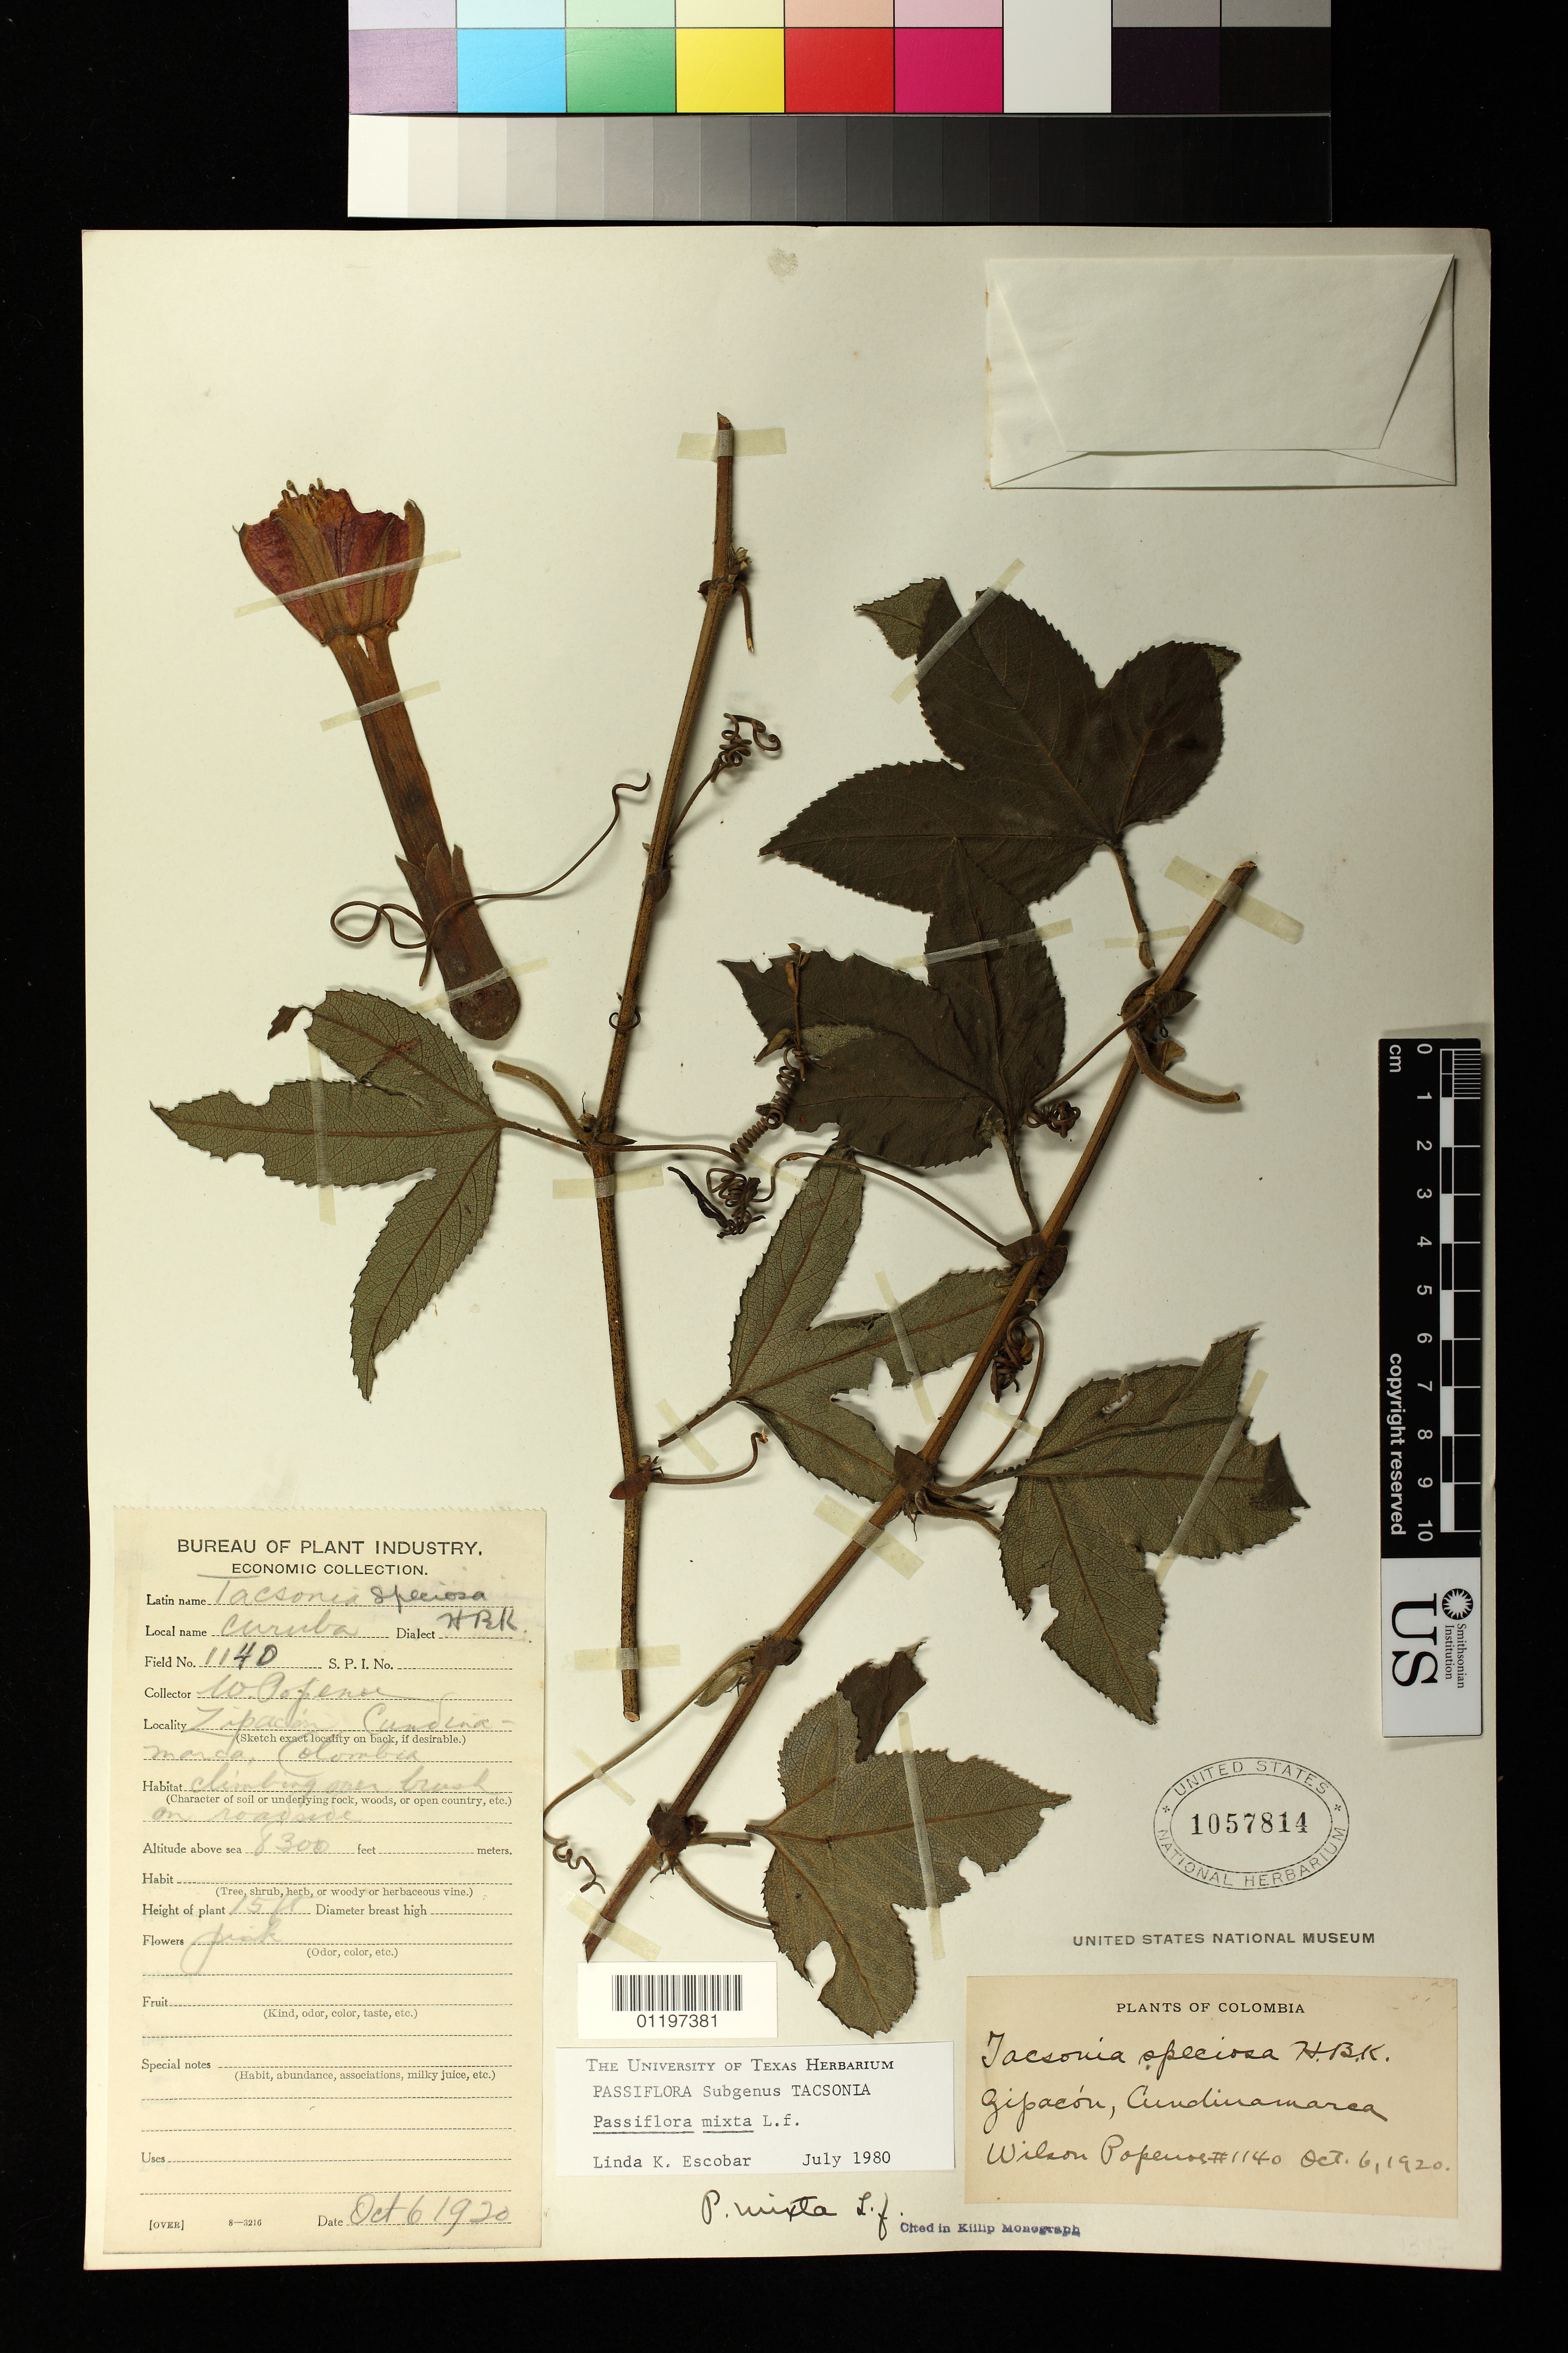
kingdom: Plantae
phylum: Tracheophyta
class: Magnoliopsida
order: Malpighiales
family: Passifloraceae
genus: Passiflora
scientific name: Passiflora mixta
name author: L. f.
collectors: W. Popenoe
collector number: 1140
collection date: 1920-10-06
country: Colombia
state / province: Cundinamarca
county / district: Zipacón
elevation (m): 2530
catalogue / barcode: US 1057814